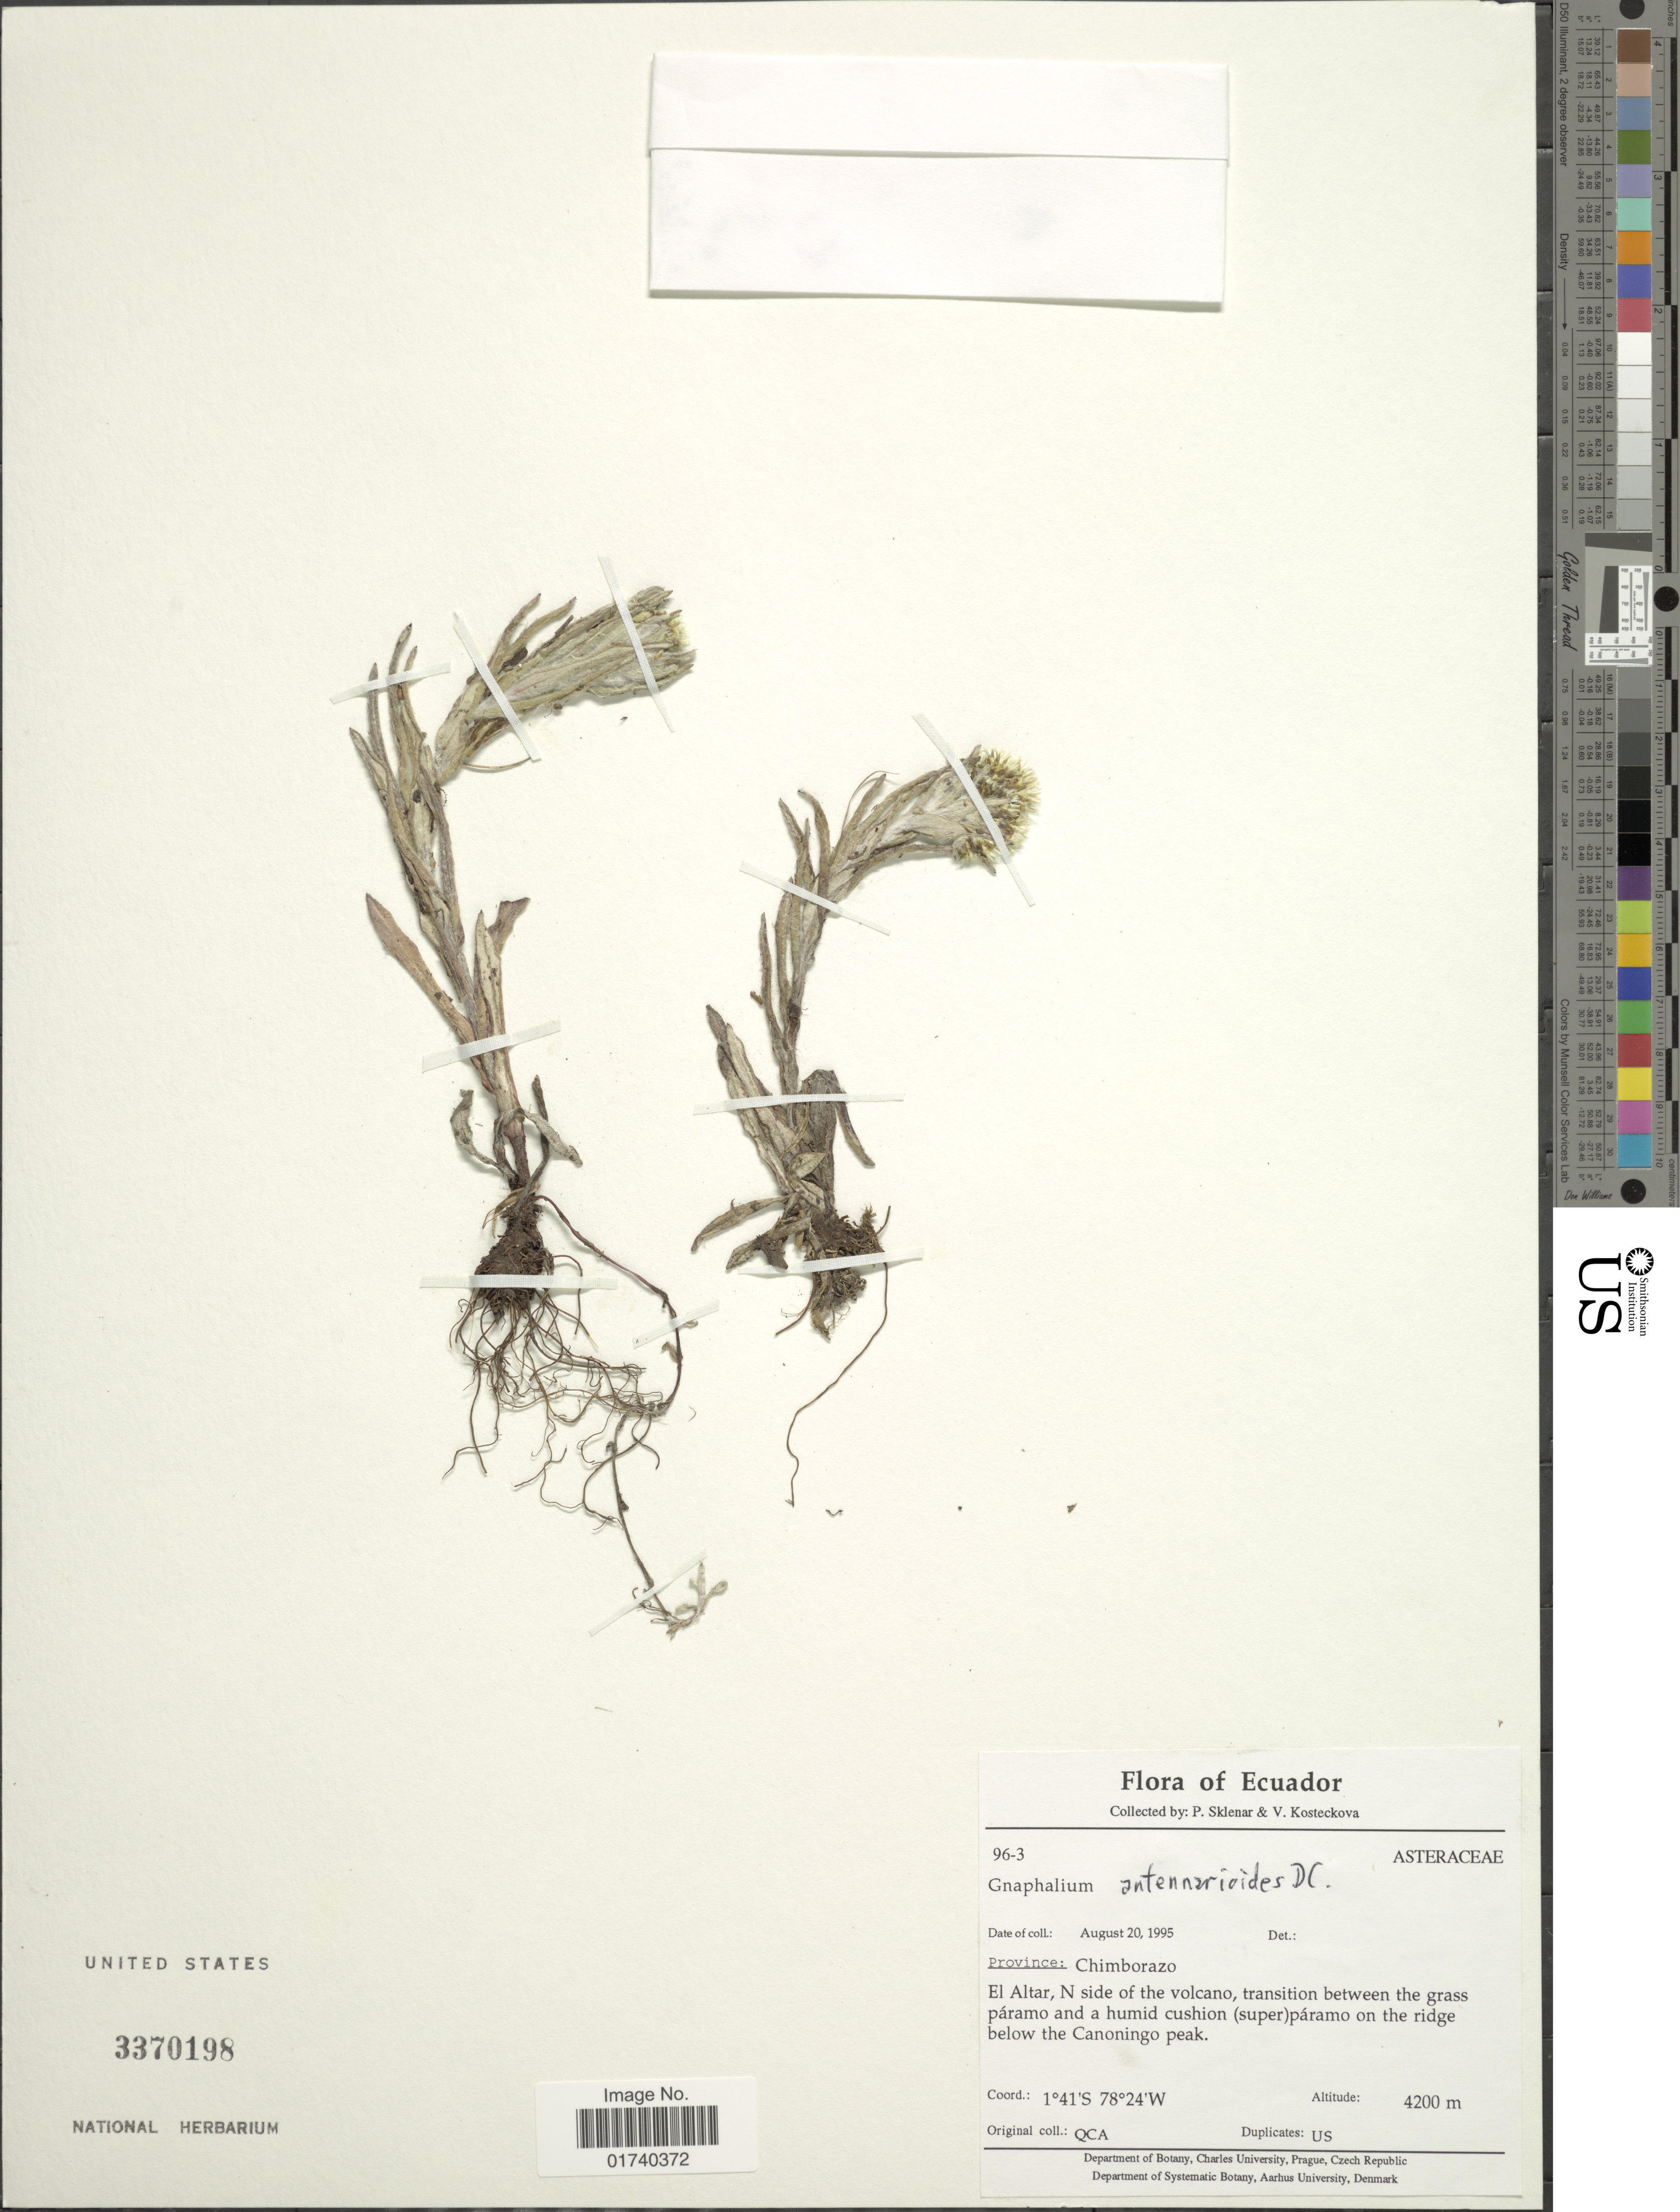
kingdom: Plantae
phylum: Tracheophyta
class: Magnoliopsida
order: Asterales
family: Asteraceae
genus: Chryselium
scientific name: Chryselium gnaphalioides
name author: (Kunth) Urtubey & S.E. Freire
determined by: Nesom, Guy L.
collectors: P. Sklenár & V. Kosteckova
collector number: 96 - 3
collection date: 1995-08-20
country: Ecuador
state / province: Chimborazo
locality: Provincia Chimboraza, El Altar, N side of the volcano, transition between the grass paramo and humid cushion ( super ) paramo on the ridge below the Canoningo peak.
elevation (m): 4200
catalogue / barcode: US 3370198